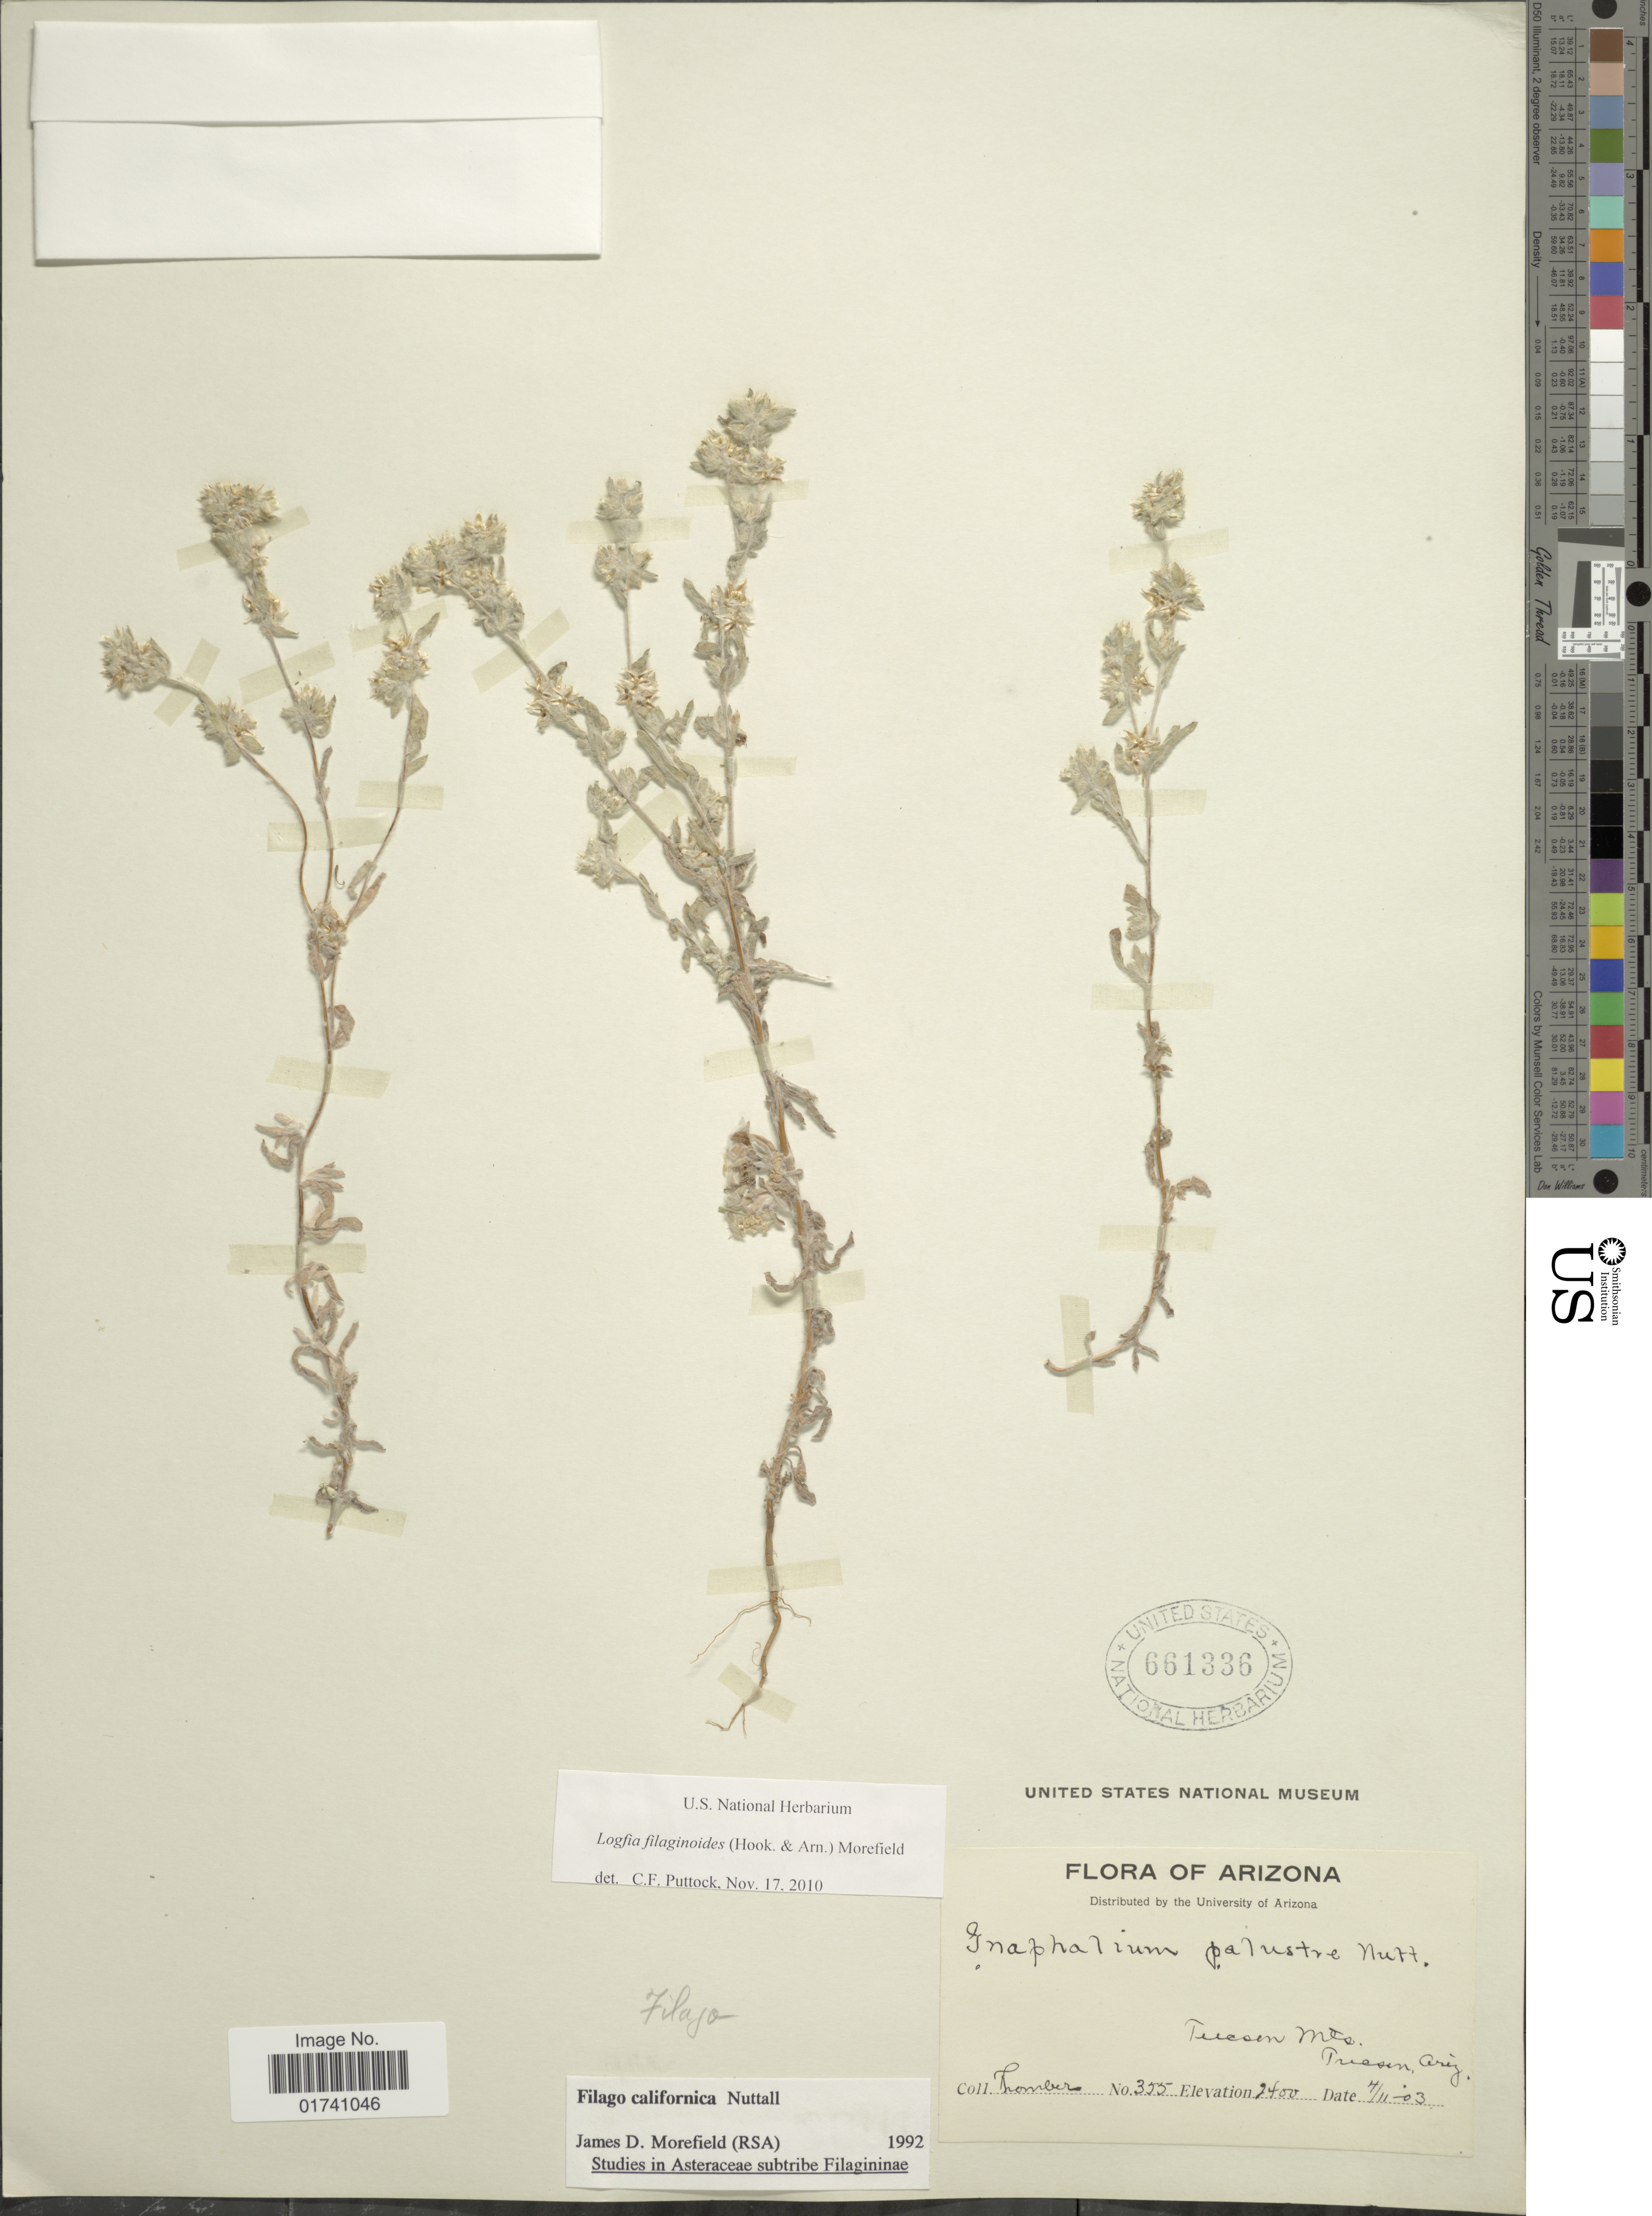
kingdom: Plantae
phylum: Tracheophyta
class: Magnoliopsida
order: Asterales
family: Asteraceae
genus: Logfia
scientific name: Logfia filaginoides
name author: (Hook. & Arn.) Morefield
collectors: J. Thornber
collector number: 355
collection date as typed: Transcribed d/m/y: 11/4/3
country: United States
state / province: Arizona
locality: Tucson Mts. Tueson Ariz.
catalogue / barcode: US 661336